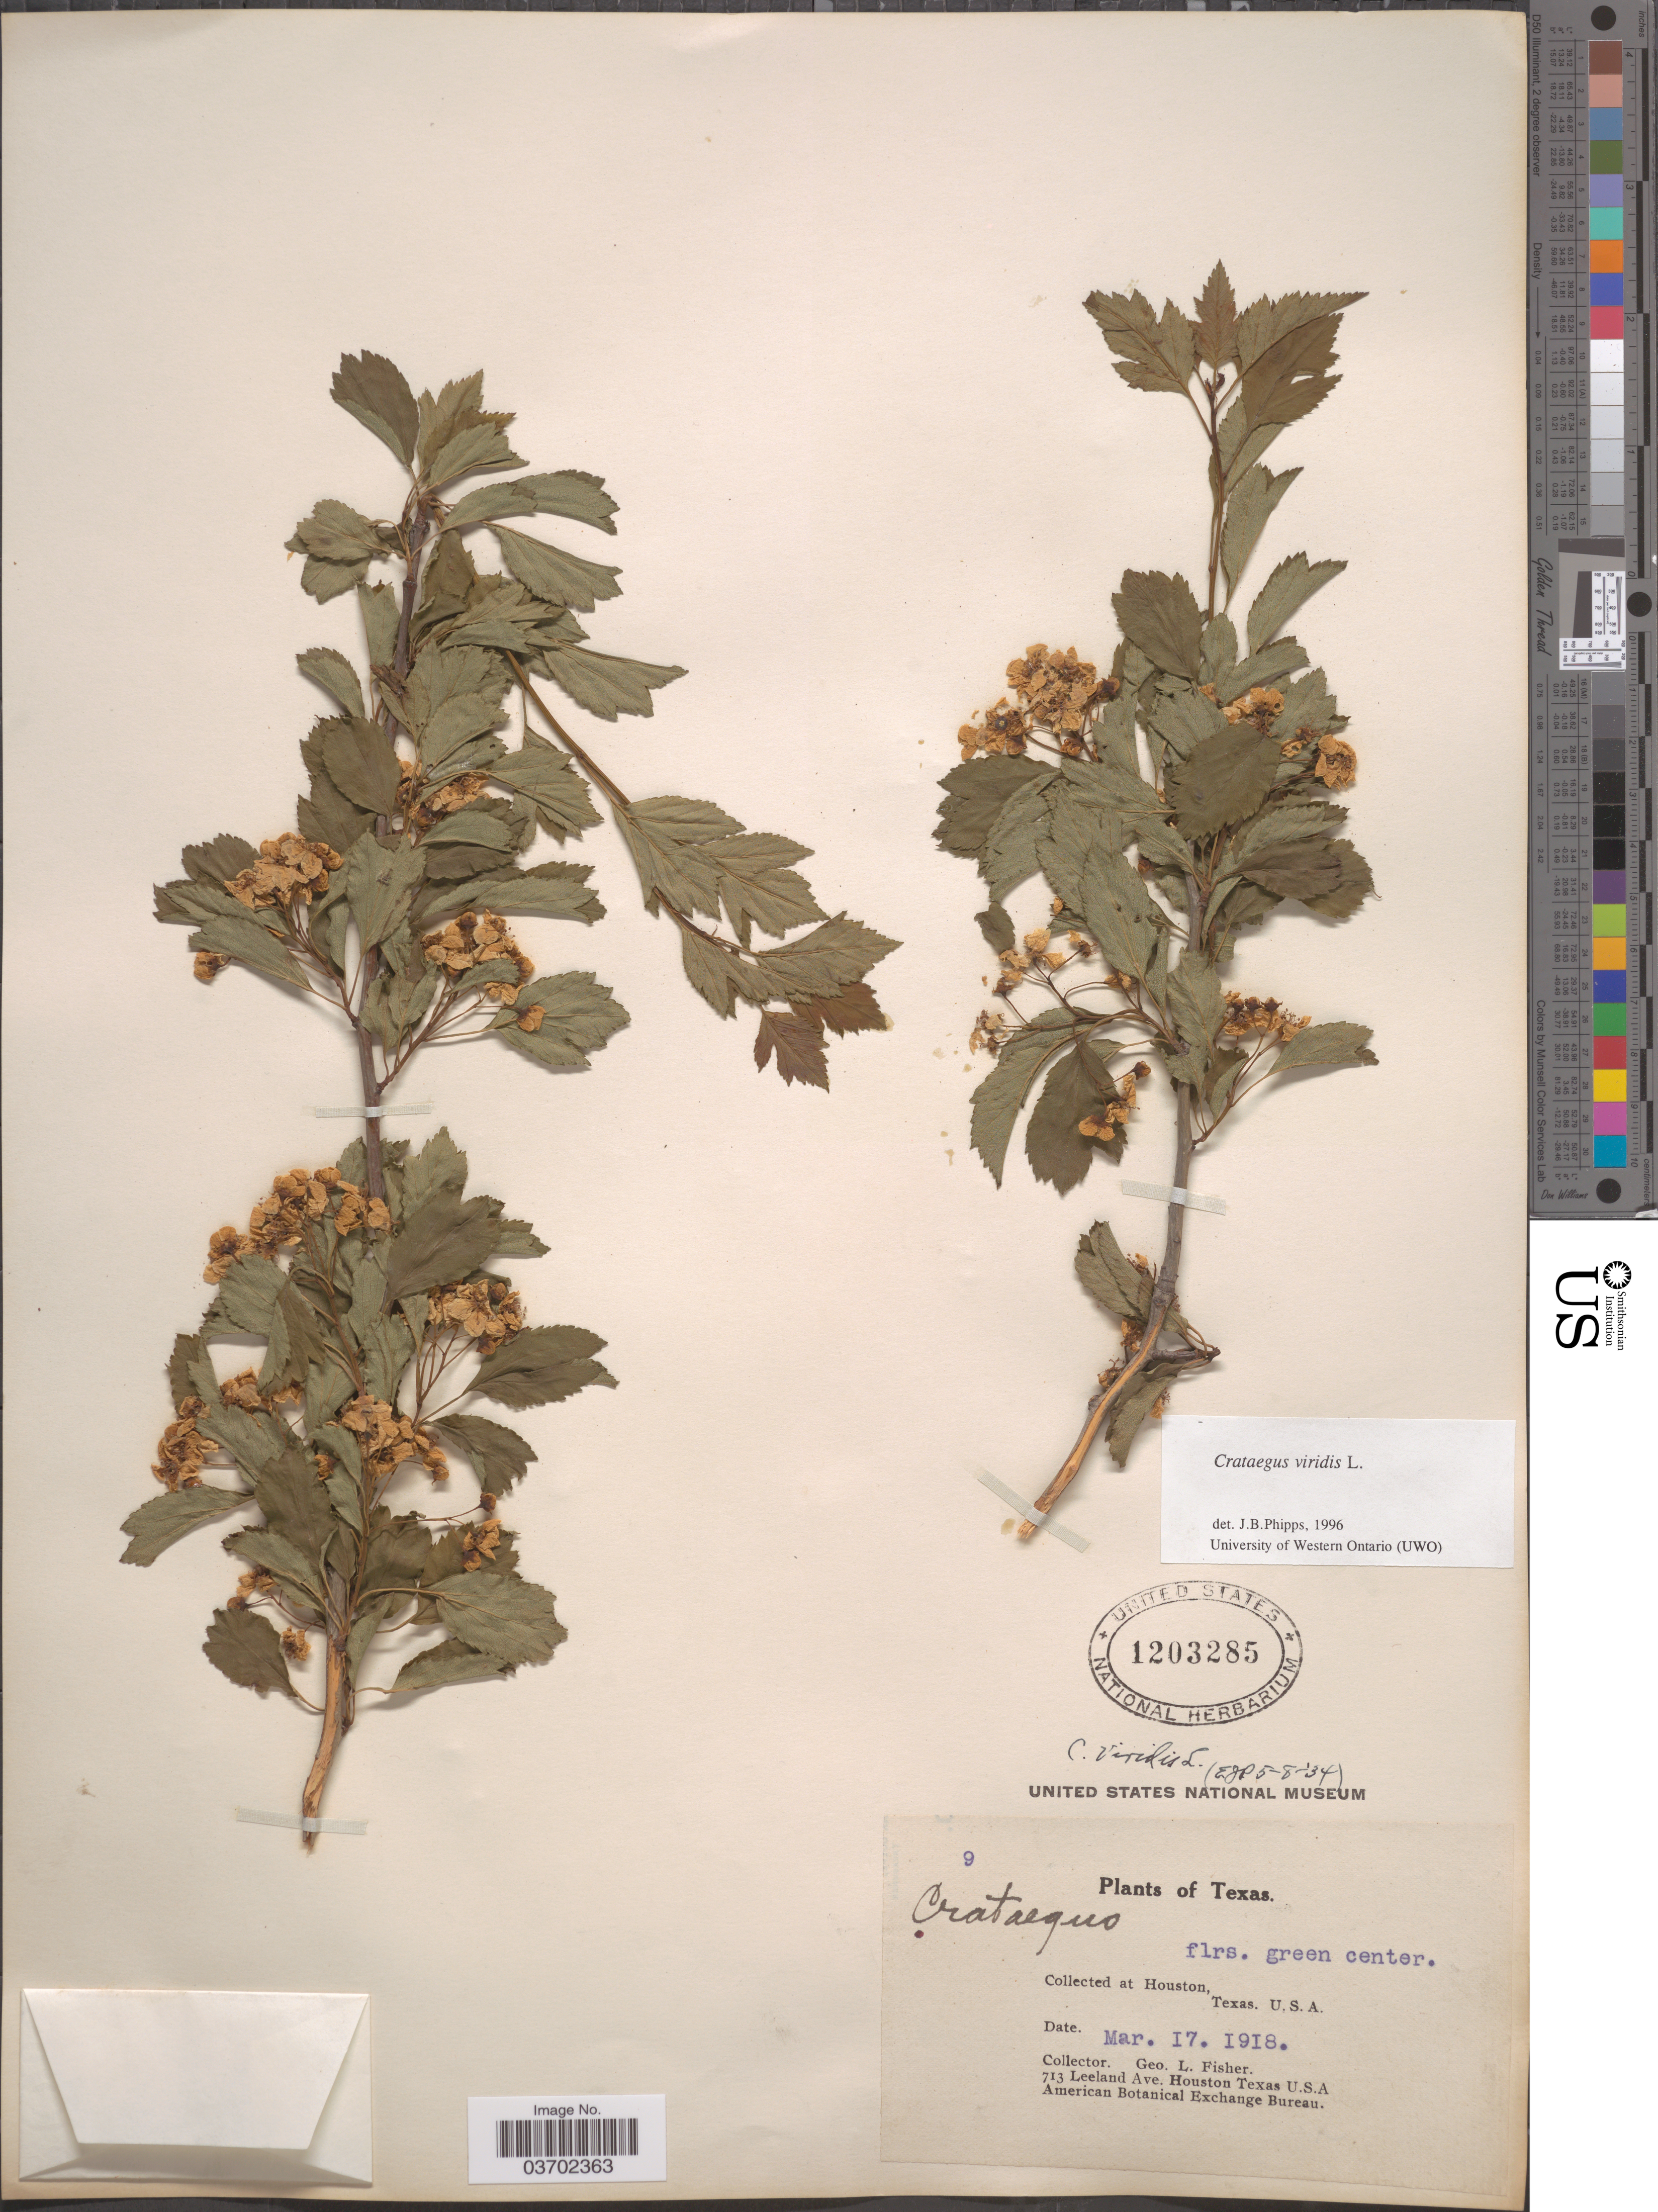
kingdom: Plantae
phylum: Tracheophyta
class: Magnoliopsida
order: Rosales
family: Rosaceae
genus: Crataegus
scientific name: Crataegus viridis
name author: L.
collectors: G. L. Fisher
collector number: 9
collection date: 1918-03-17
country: United States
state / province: Texas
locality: Houston.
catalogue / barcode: US 1203285